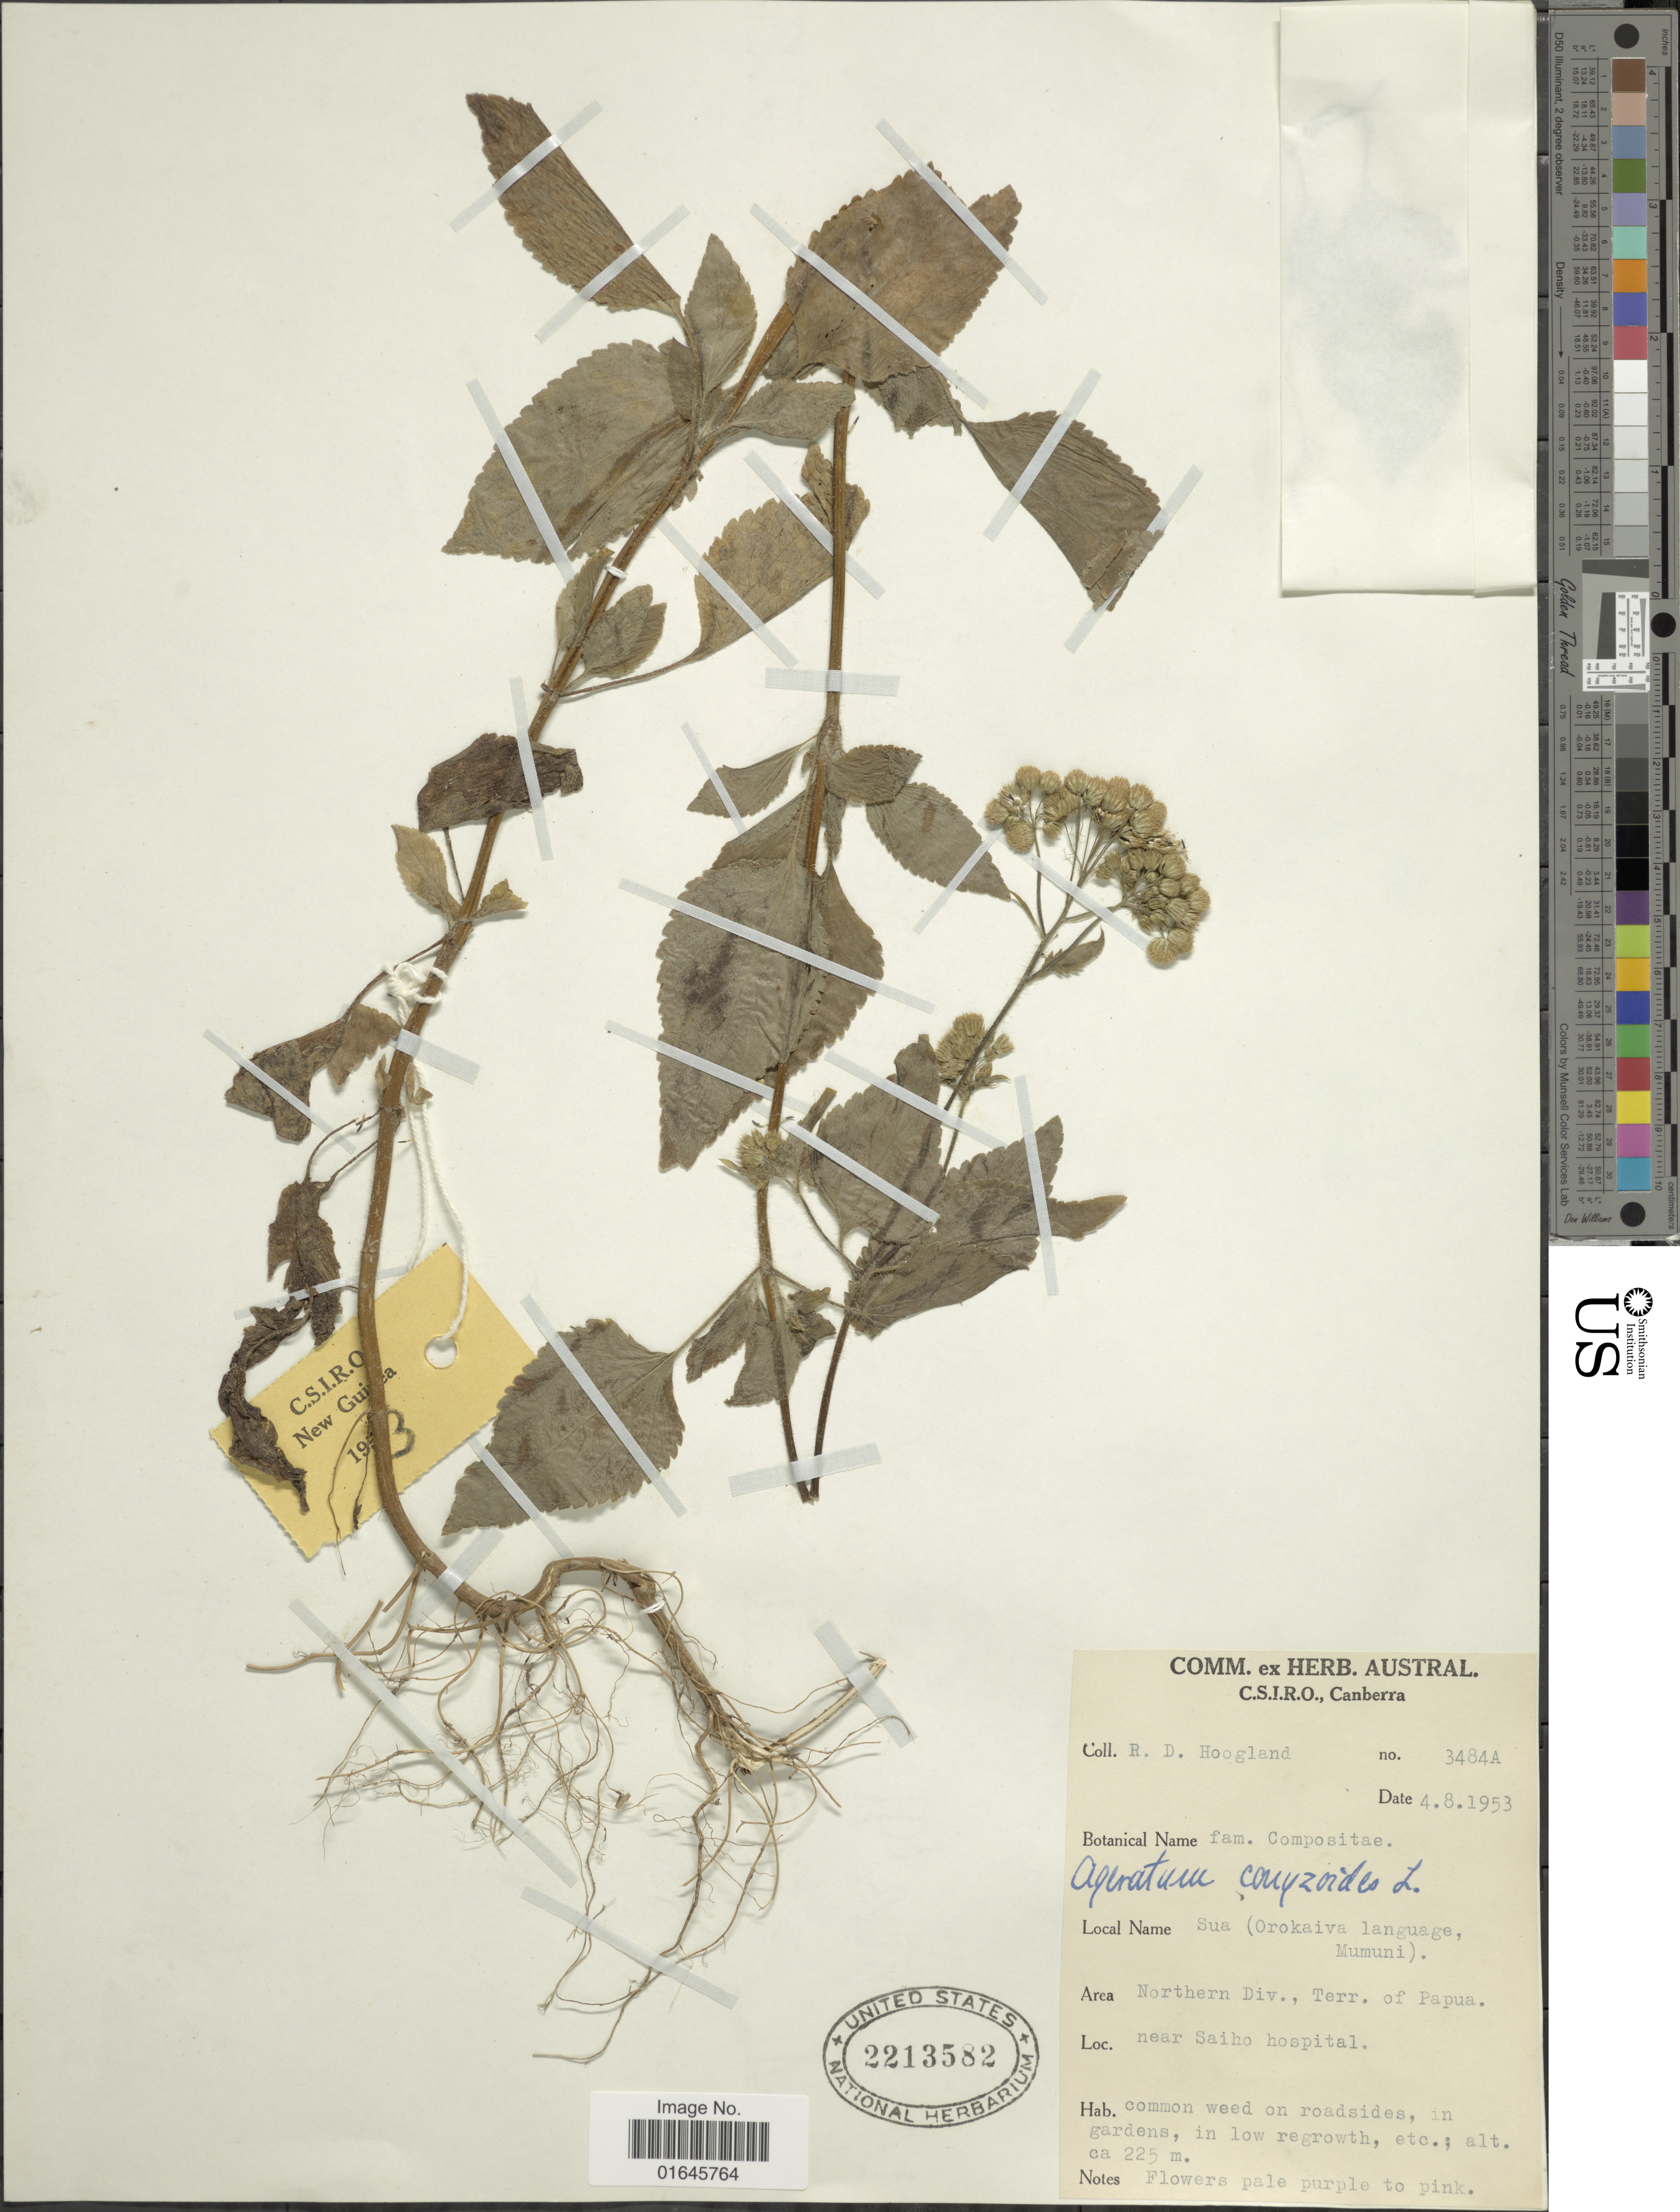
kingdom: Plantae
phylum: Tracheophyta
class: Magnoliopsida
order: Asterales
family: Asteraceae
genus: Ageratum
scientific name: Ageratum conyzoides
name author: L.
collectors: R. D. Hoogland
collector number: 3484A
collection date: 1953-08-04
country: Papua New Guinea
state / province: Northern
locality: Northern Div., Terr. of Papua, near Saiho hospital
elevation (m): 225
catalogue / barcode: US 2213582